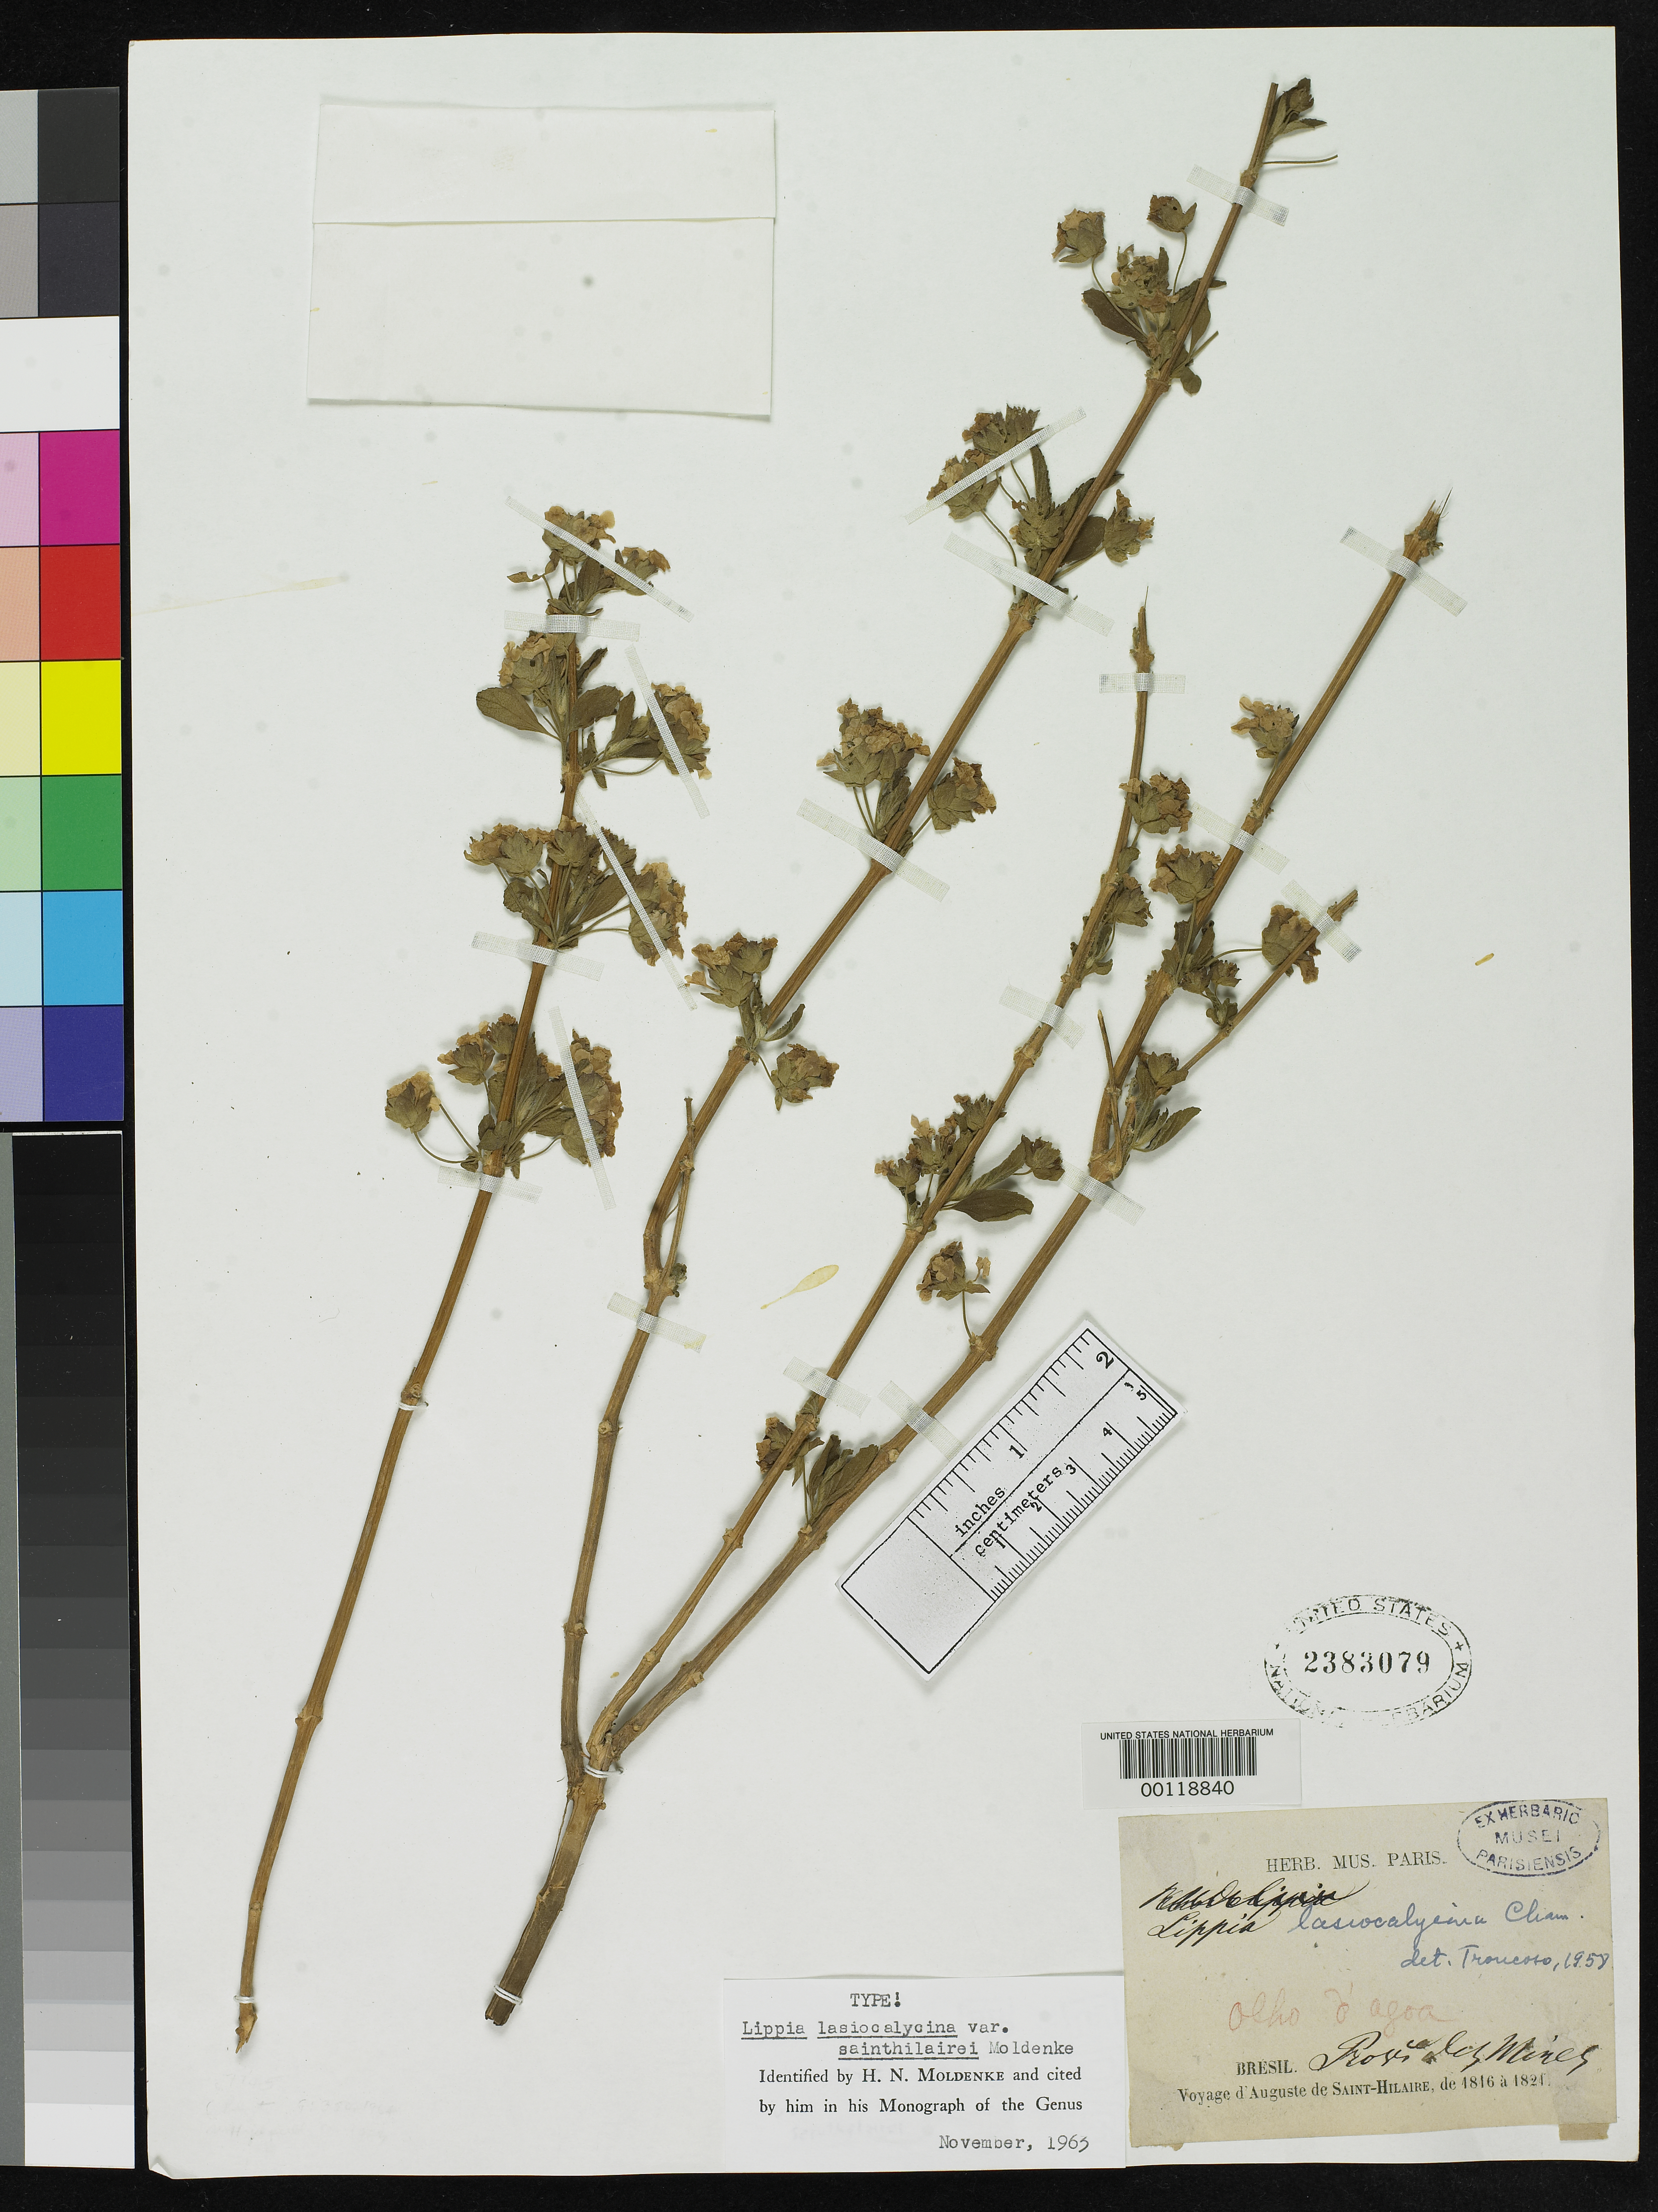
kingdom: Plantae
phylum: Tracheophyta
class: Magnoliopsida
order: Lamiales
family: Verbenaceae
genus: Lippia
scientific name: Lippia lasiocalycina var. sainthilairei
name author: Moldenke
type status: Holotype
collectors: A. F. C. P. de Saint-Hilaire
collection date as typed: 1816 to -- --- 1821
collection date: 1816/1821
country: Brazil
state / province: Minas Gerais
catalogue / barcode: US 2383079